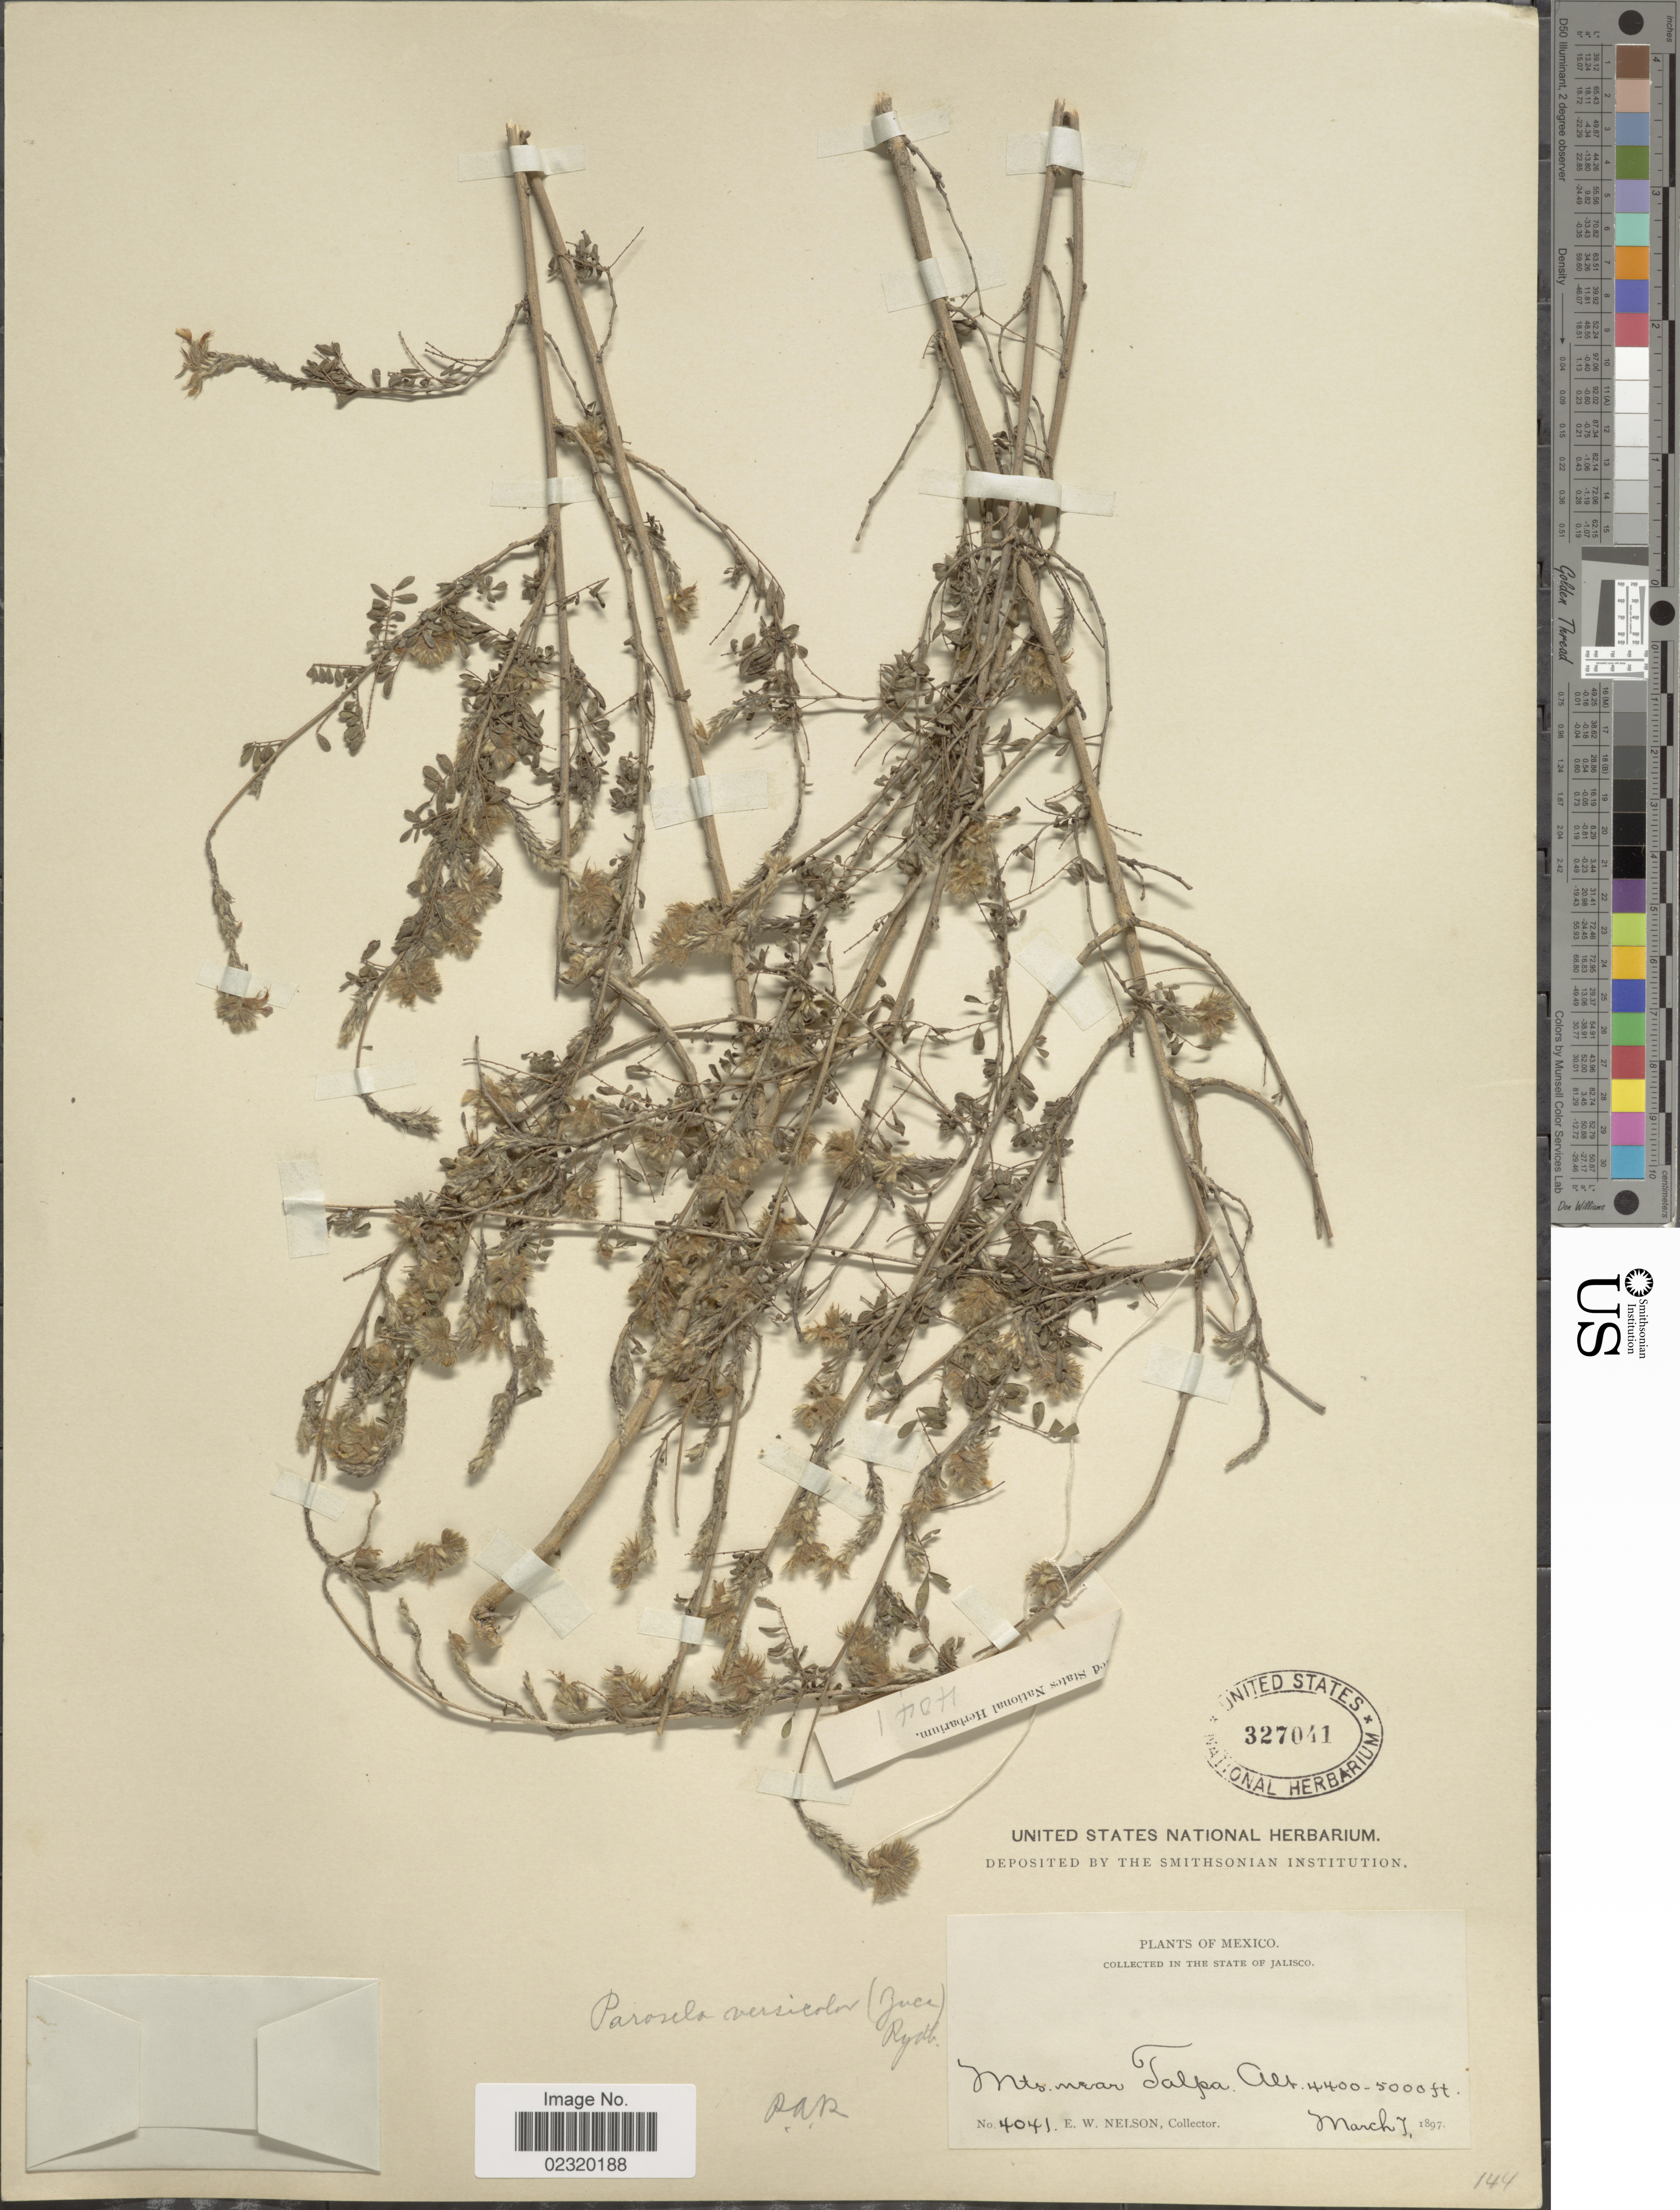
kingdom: Plantae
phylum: Tracheophyta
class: Magnoliopsida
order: Fabales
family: Fabaceae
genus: Dalea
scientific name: Dalea versicolor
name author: Zucc.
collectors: E. W. Nelson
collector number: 4041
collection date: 1897-03-07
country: Mexico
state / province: Jalisco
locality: Mts near Talpa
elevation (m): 1341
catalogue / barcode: US 327041